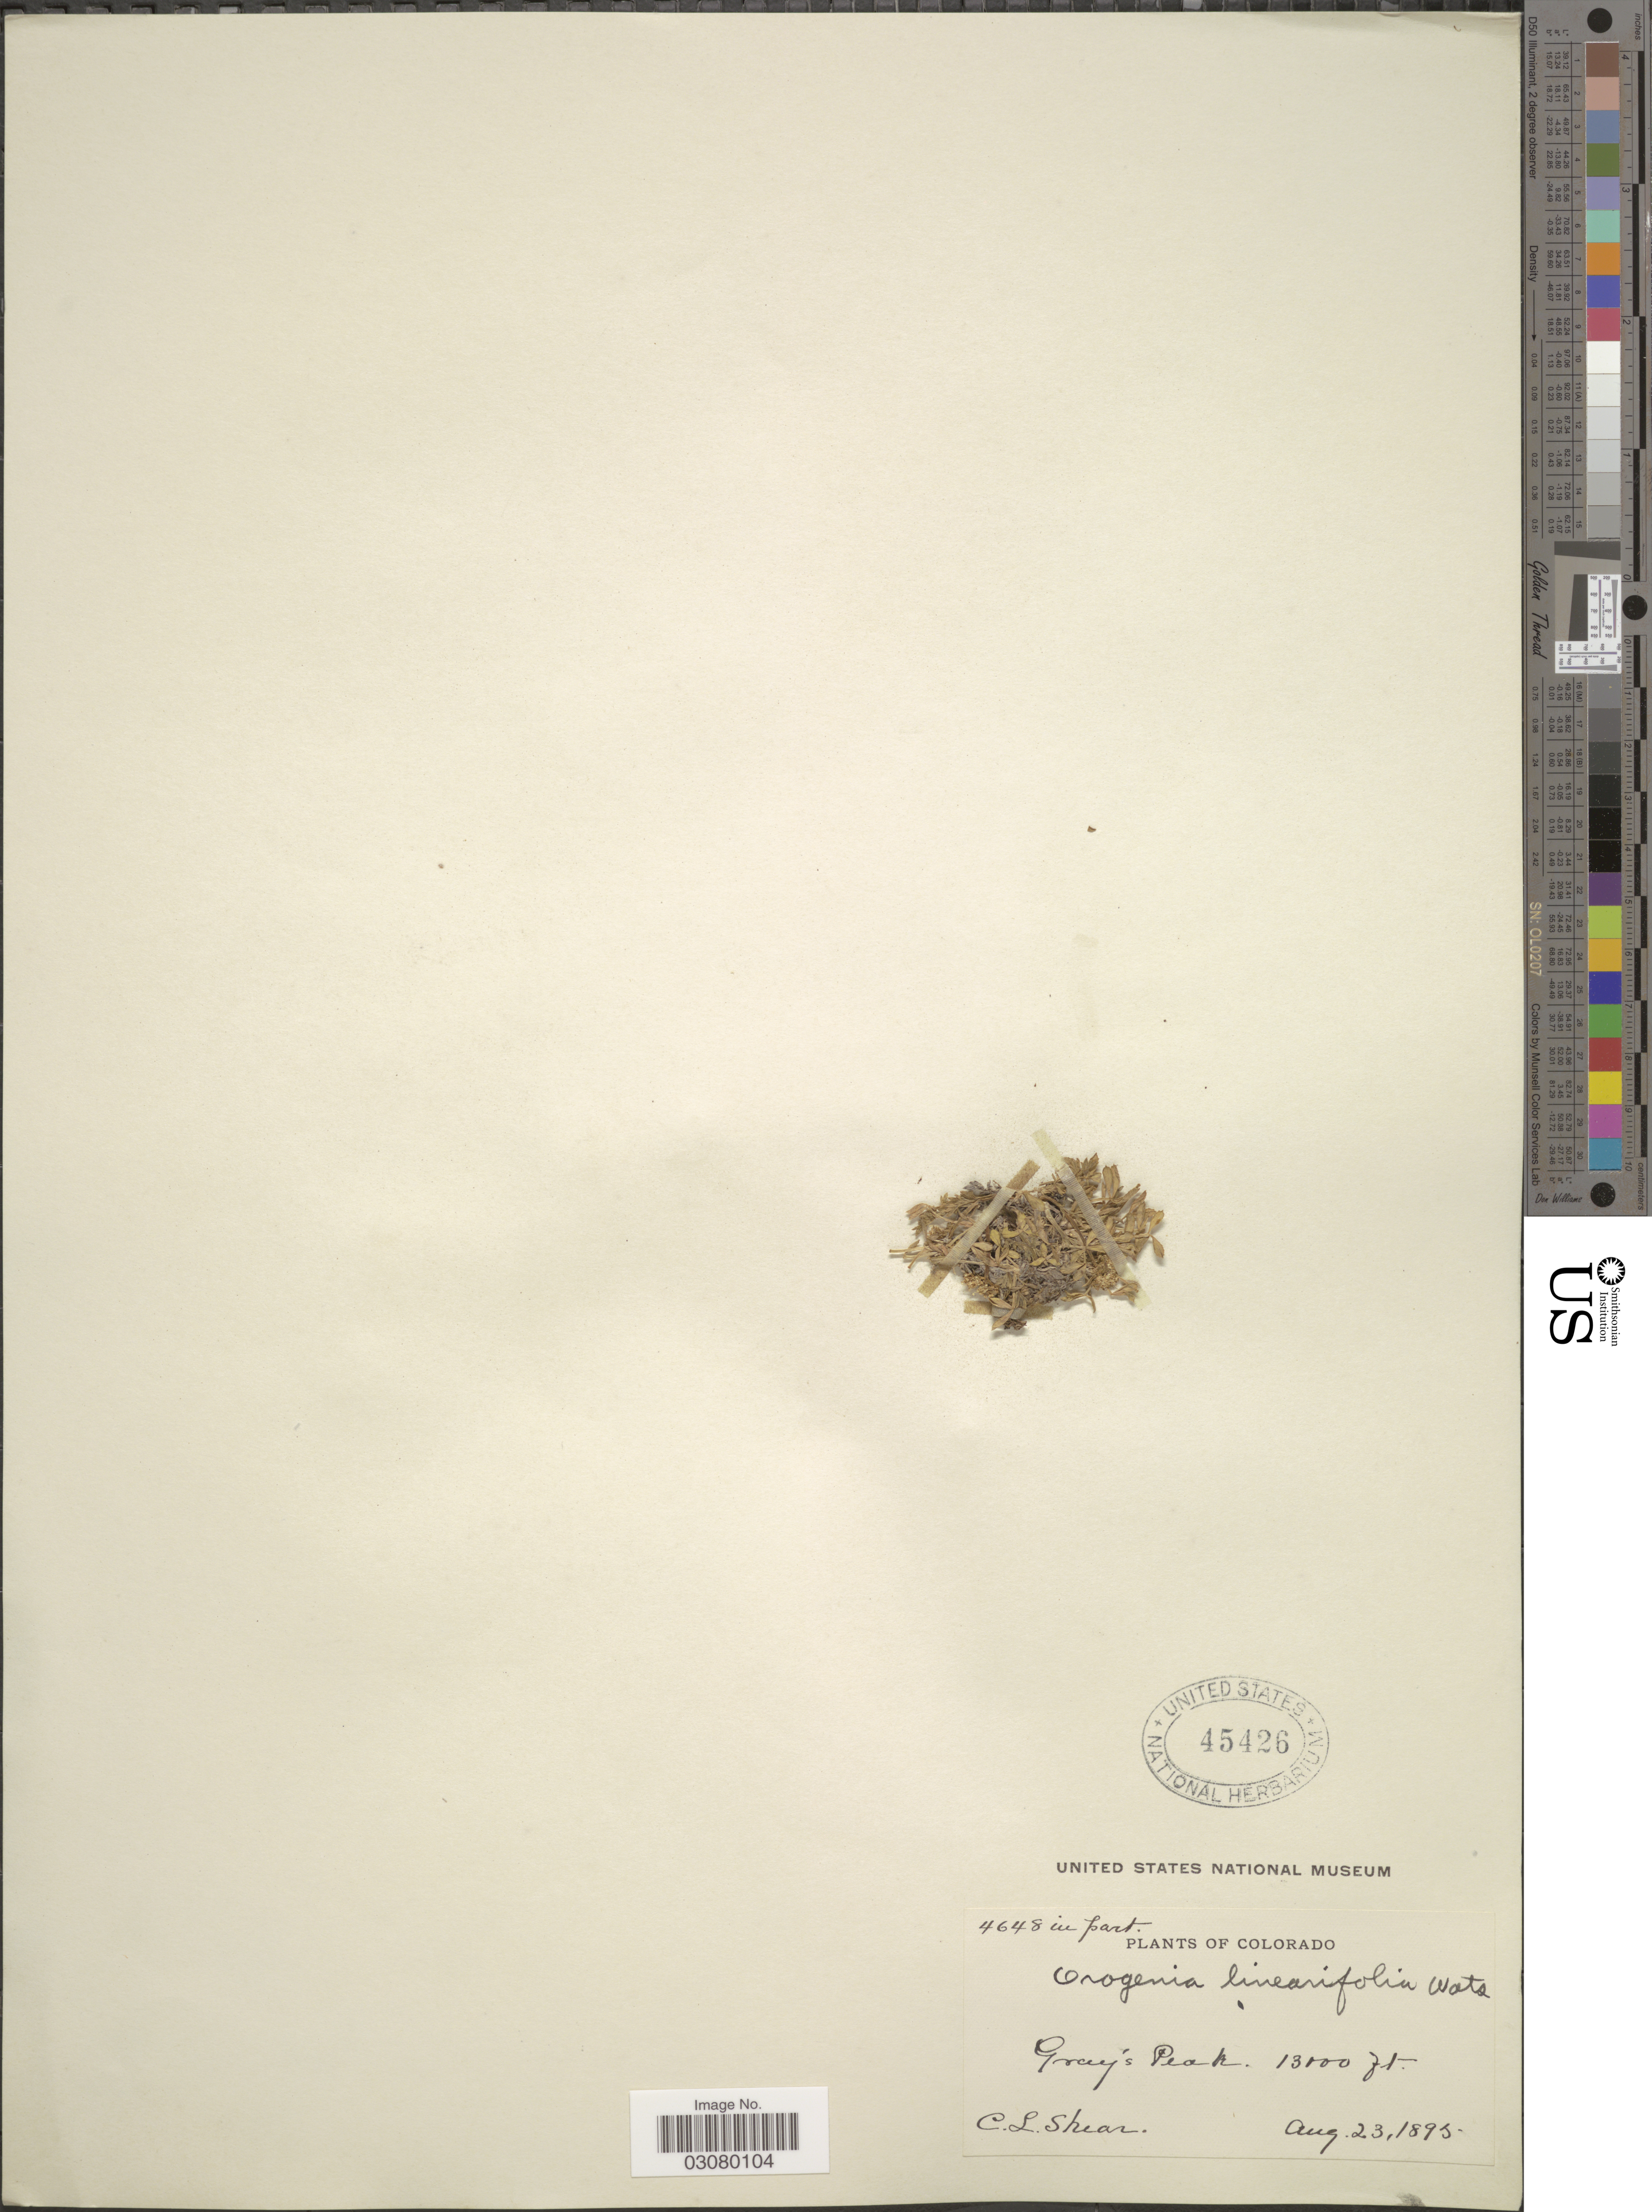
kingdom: Plantae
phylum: Tracheophyta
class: Magnoliopsida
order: Apiales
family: Apiaceae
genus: Orogenia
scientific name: Orogenia linearifolia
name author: S. Watson in C. King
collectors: C. L. Shear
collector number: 4648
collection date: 1895-08-23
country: United States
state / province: Colorado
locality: Gray's Peak.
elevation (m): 3962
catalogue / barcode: US 45426